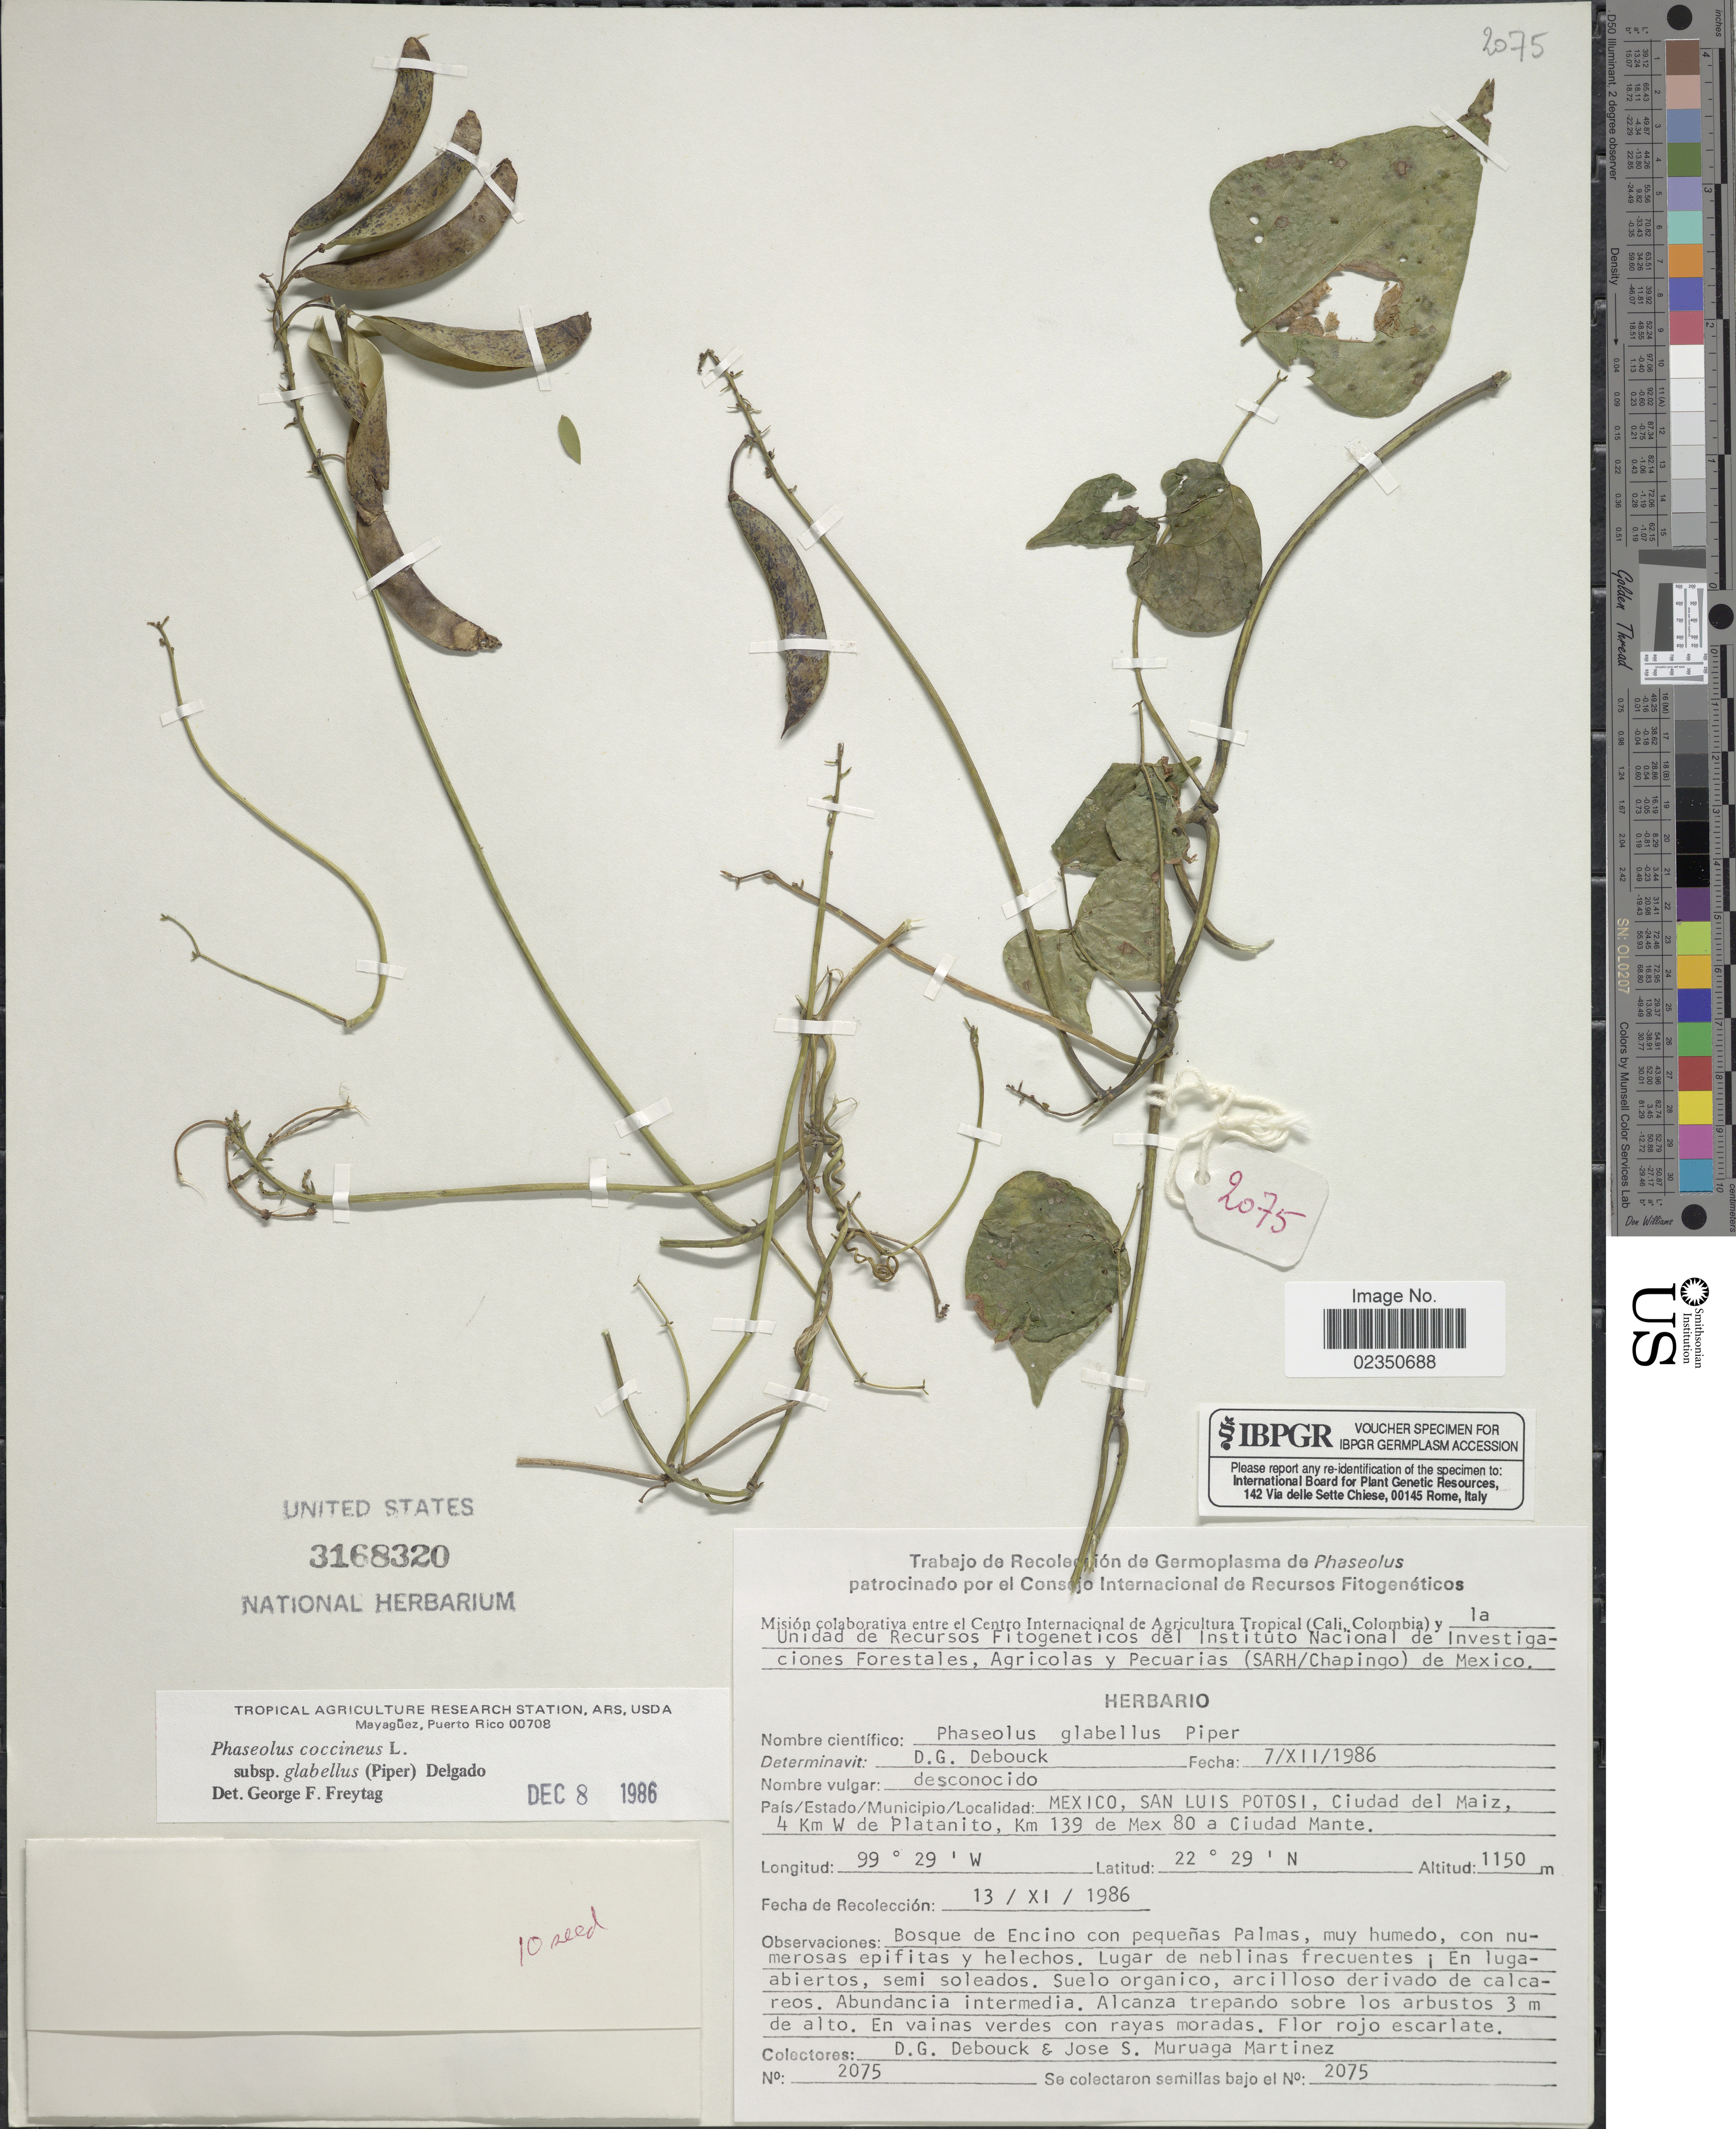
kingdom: Plantae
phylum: Tracheophyta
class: Magnoliopsida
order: Fabales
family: Fabaceae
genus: Phaseolus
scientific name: Phaseolus glabellus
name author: Piper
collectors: D. Debouck & J. Muruaga Martinez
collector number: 2075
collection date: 1986-11-13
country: Mexico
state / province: San Luis Potosí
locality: Ciudad del Maiz, 4 km W de Pltanito, km 139 de Mex 80 a Ciudad Mante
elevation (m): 1150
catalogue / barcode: US 3168320